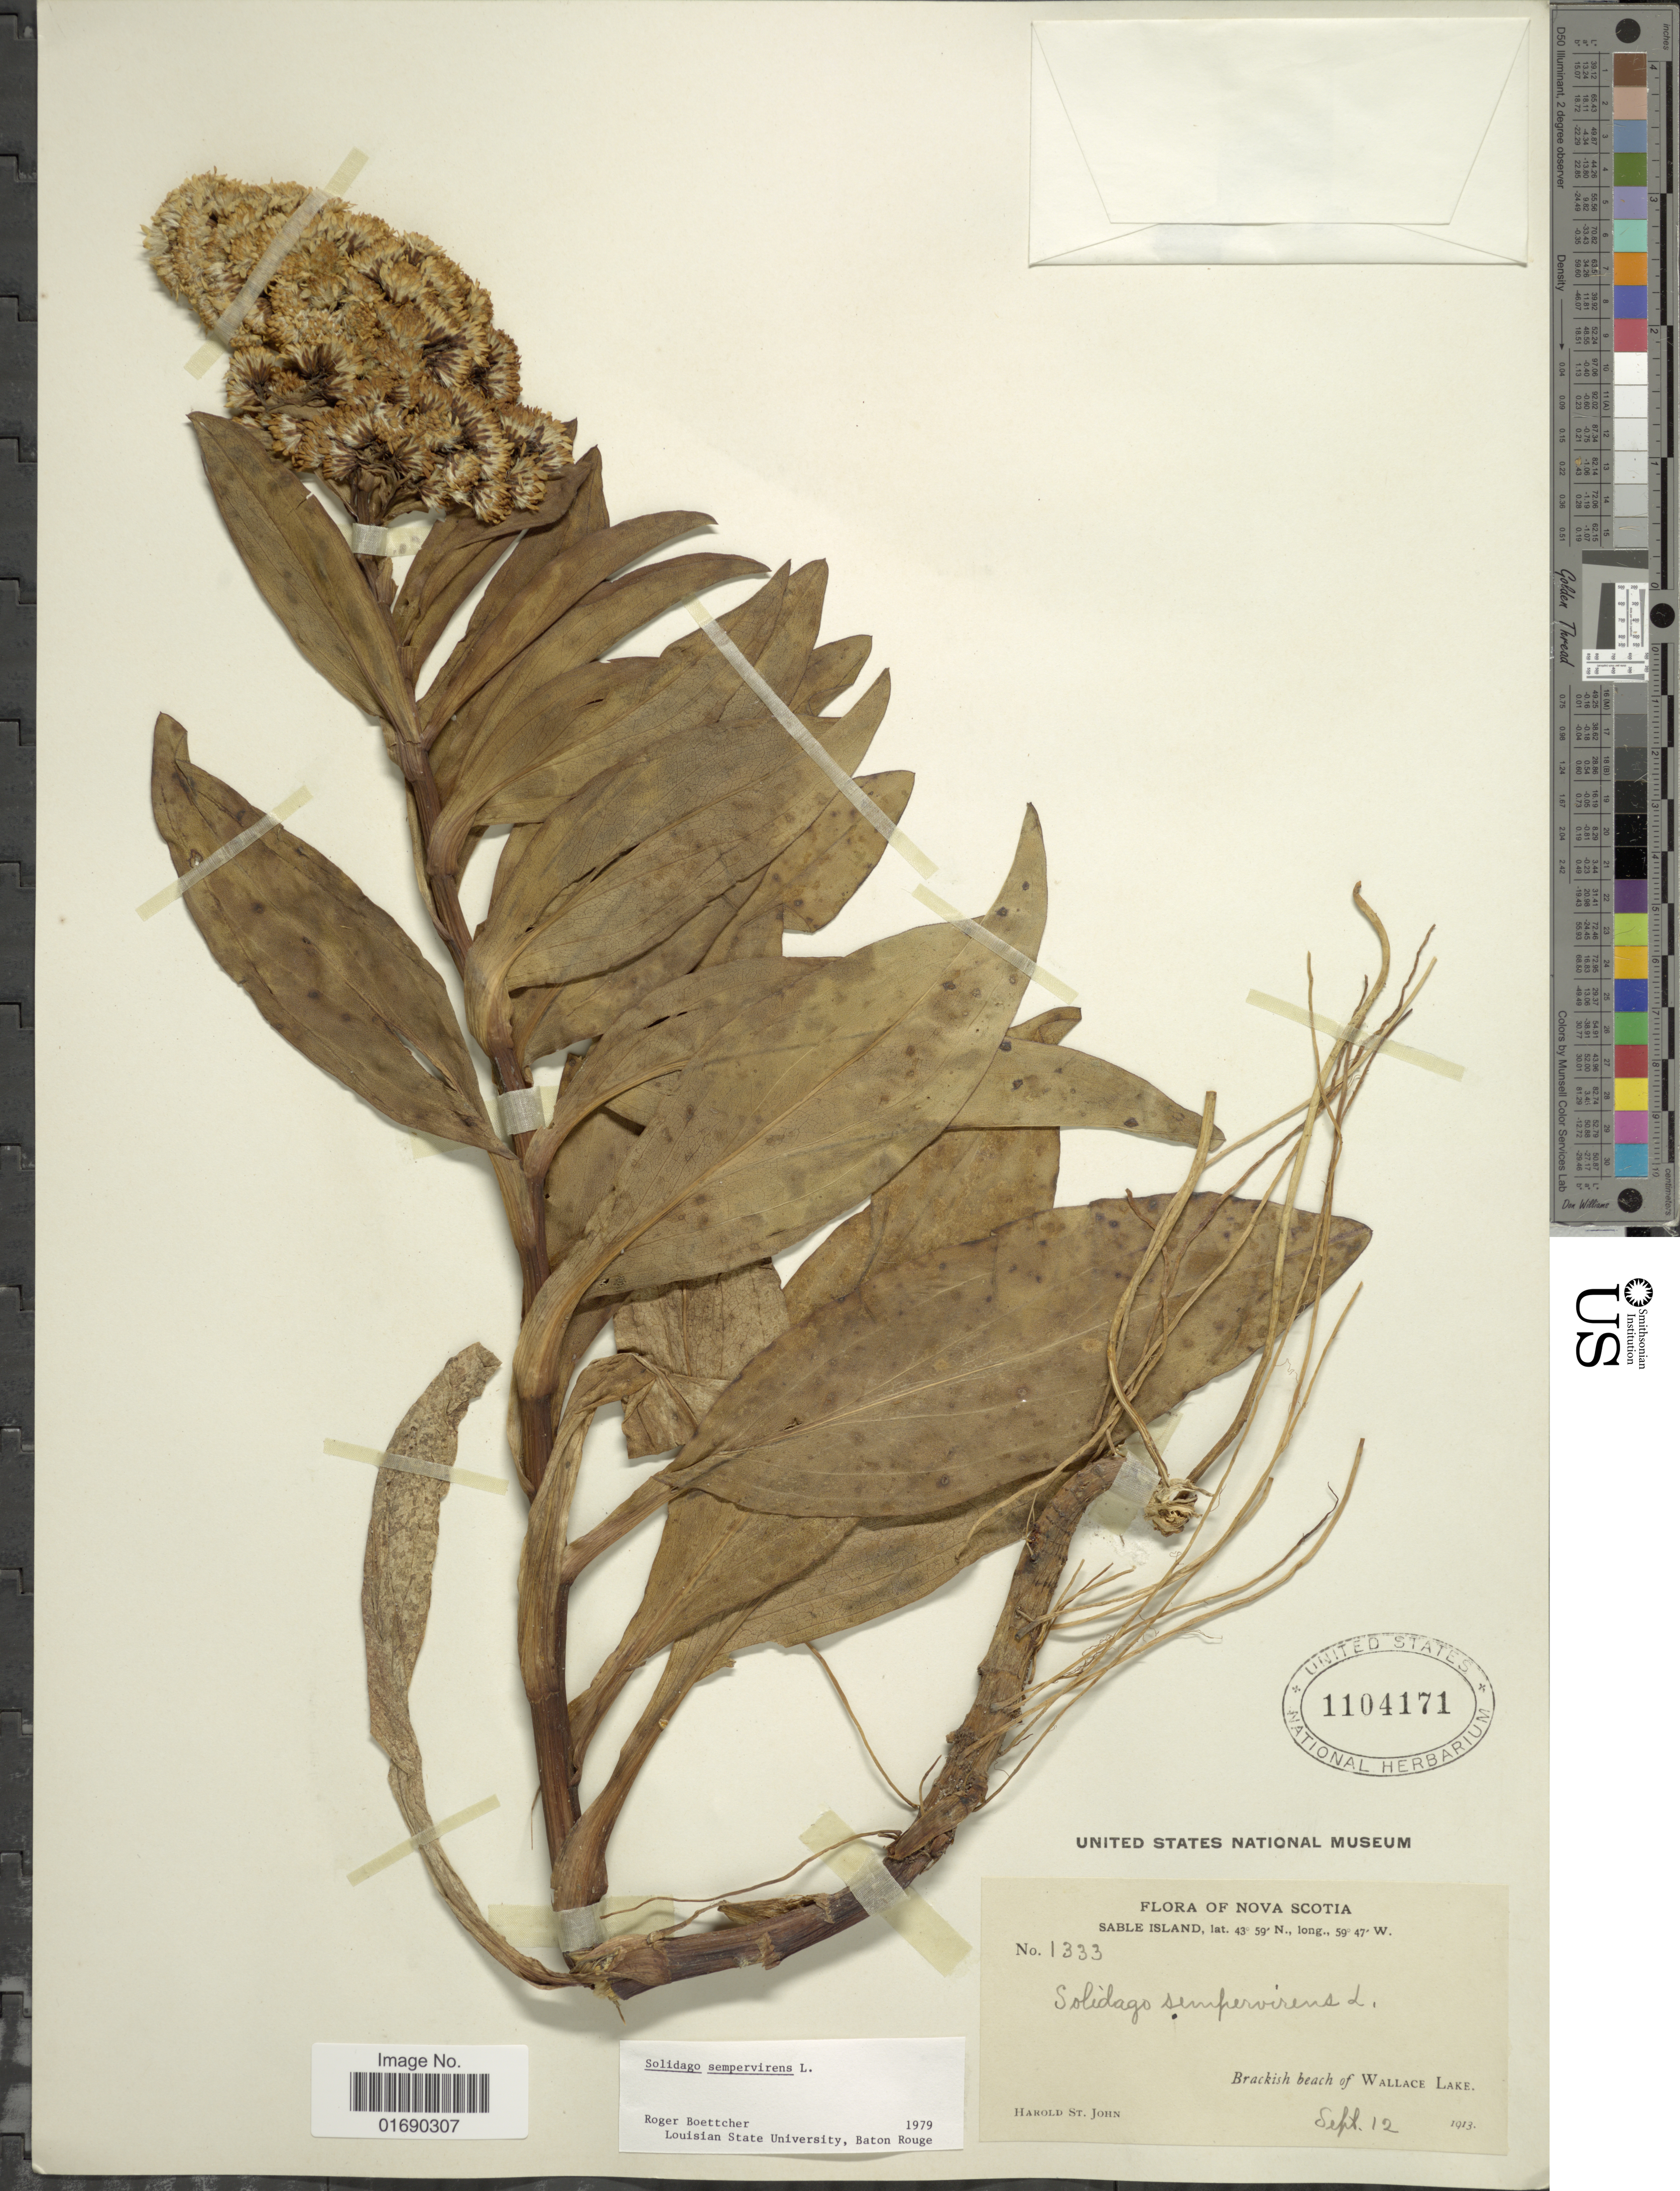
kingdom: Plantae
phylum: Tracheophyta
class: Magnoliopsida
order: Asterales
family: Asteraceae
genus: Solidago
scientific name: Solidago sempervirens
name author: L.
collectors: H. St. John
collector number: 1333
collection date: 1913-09-12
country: Canada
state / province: Nova Scotia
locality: Brackish beach of Wallace Lake, Sable Island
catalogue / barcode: US 1104171